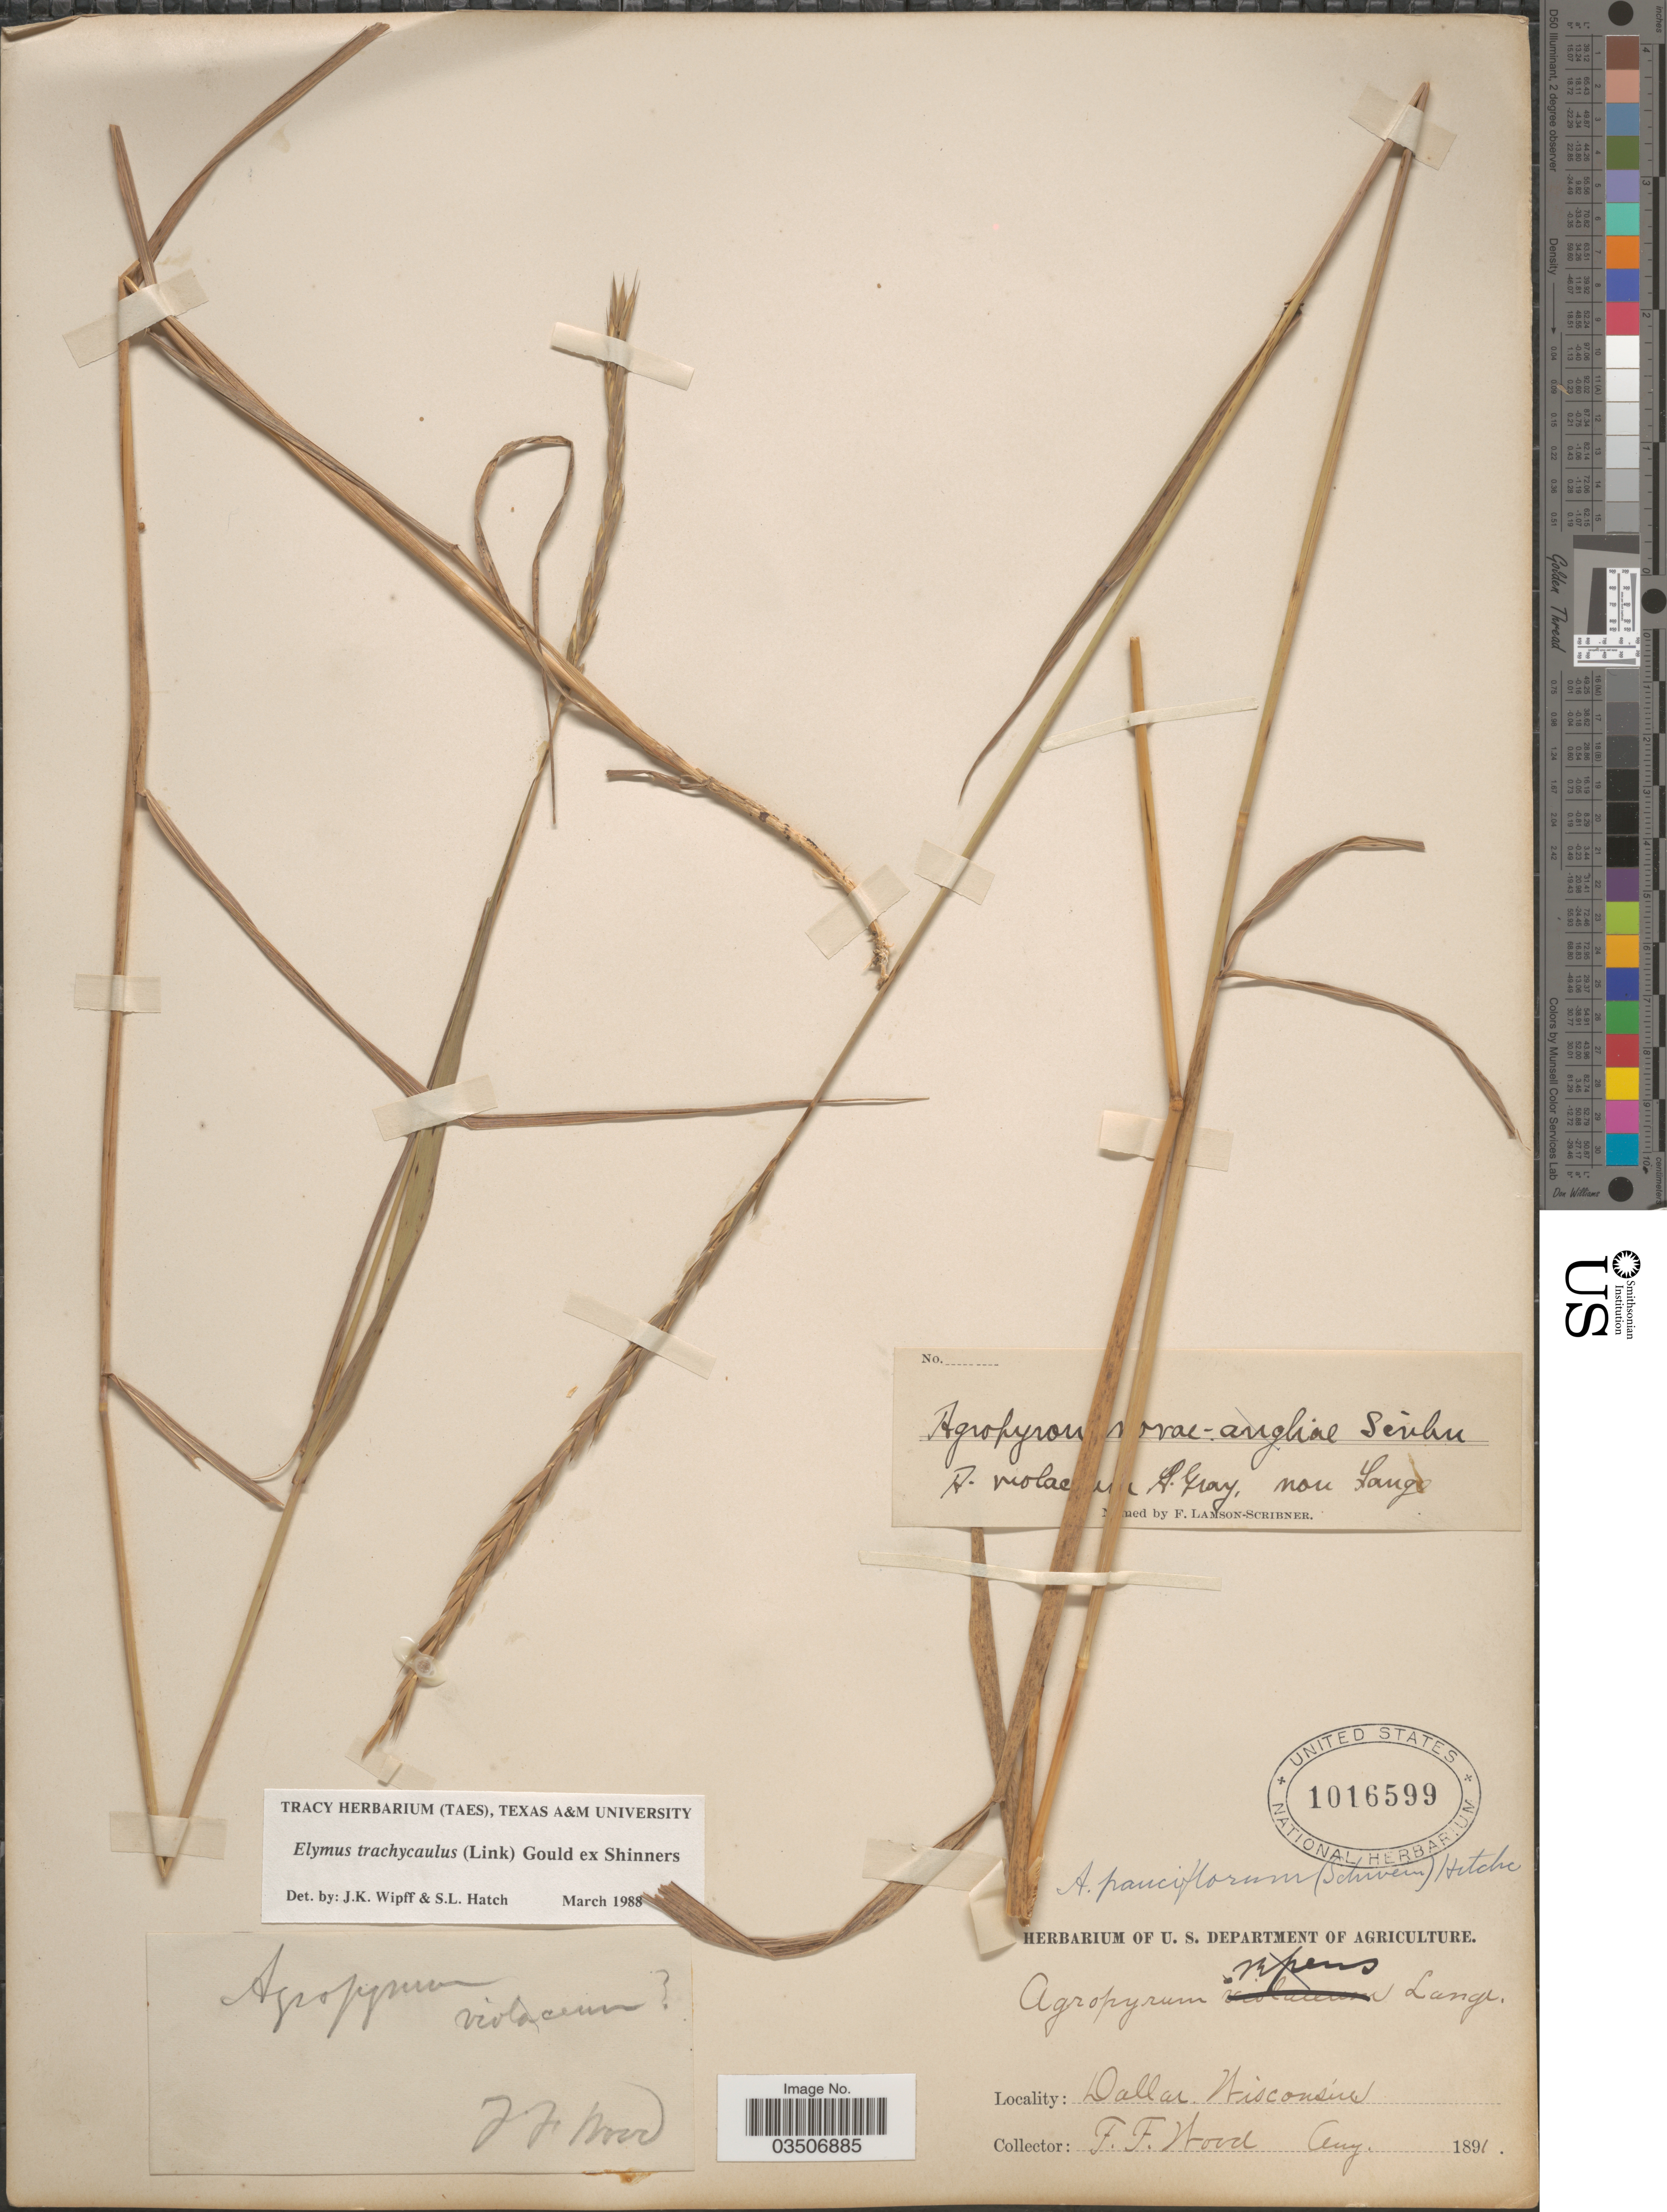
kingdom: Plantae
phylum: Tracheophyta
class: Liliopsida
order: Poales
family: Poaceae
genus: Elymus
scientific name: Elymus trachycaulus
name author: (Link) Gould ex Shinners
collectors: F. Wood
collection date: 1891-08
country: United States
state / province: Wisconsin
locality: Dallas.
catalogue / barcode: US 1016599